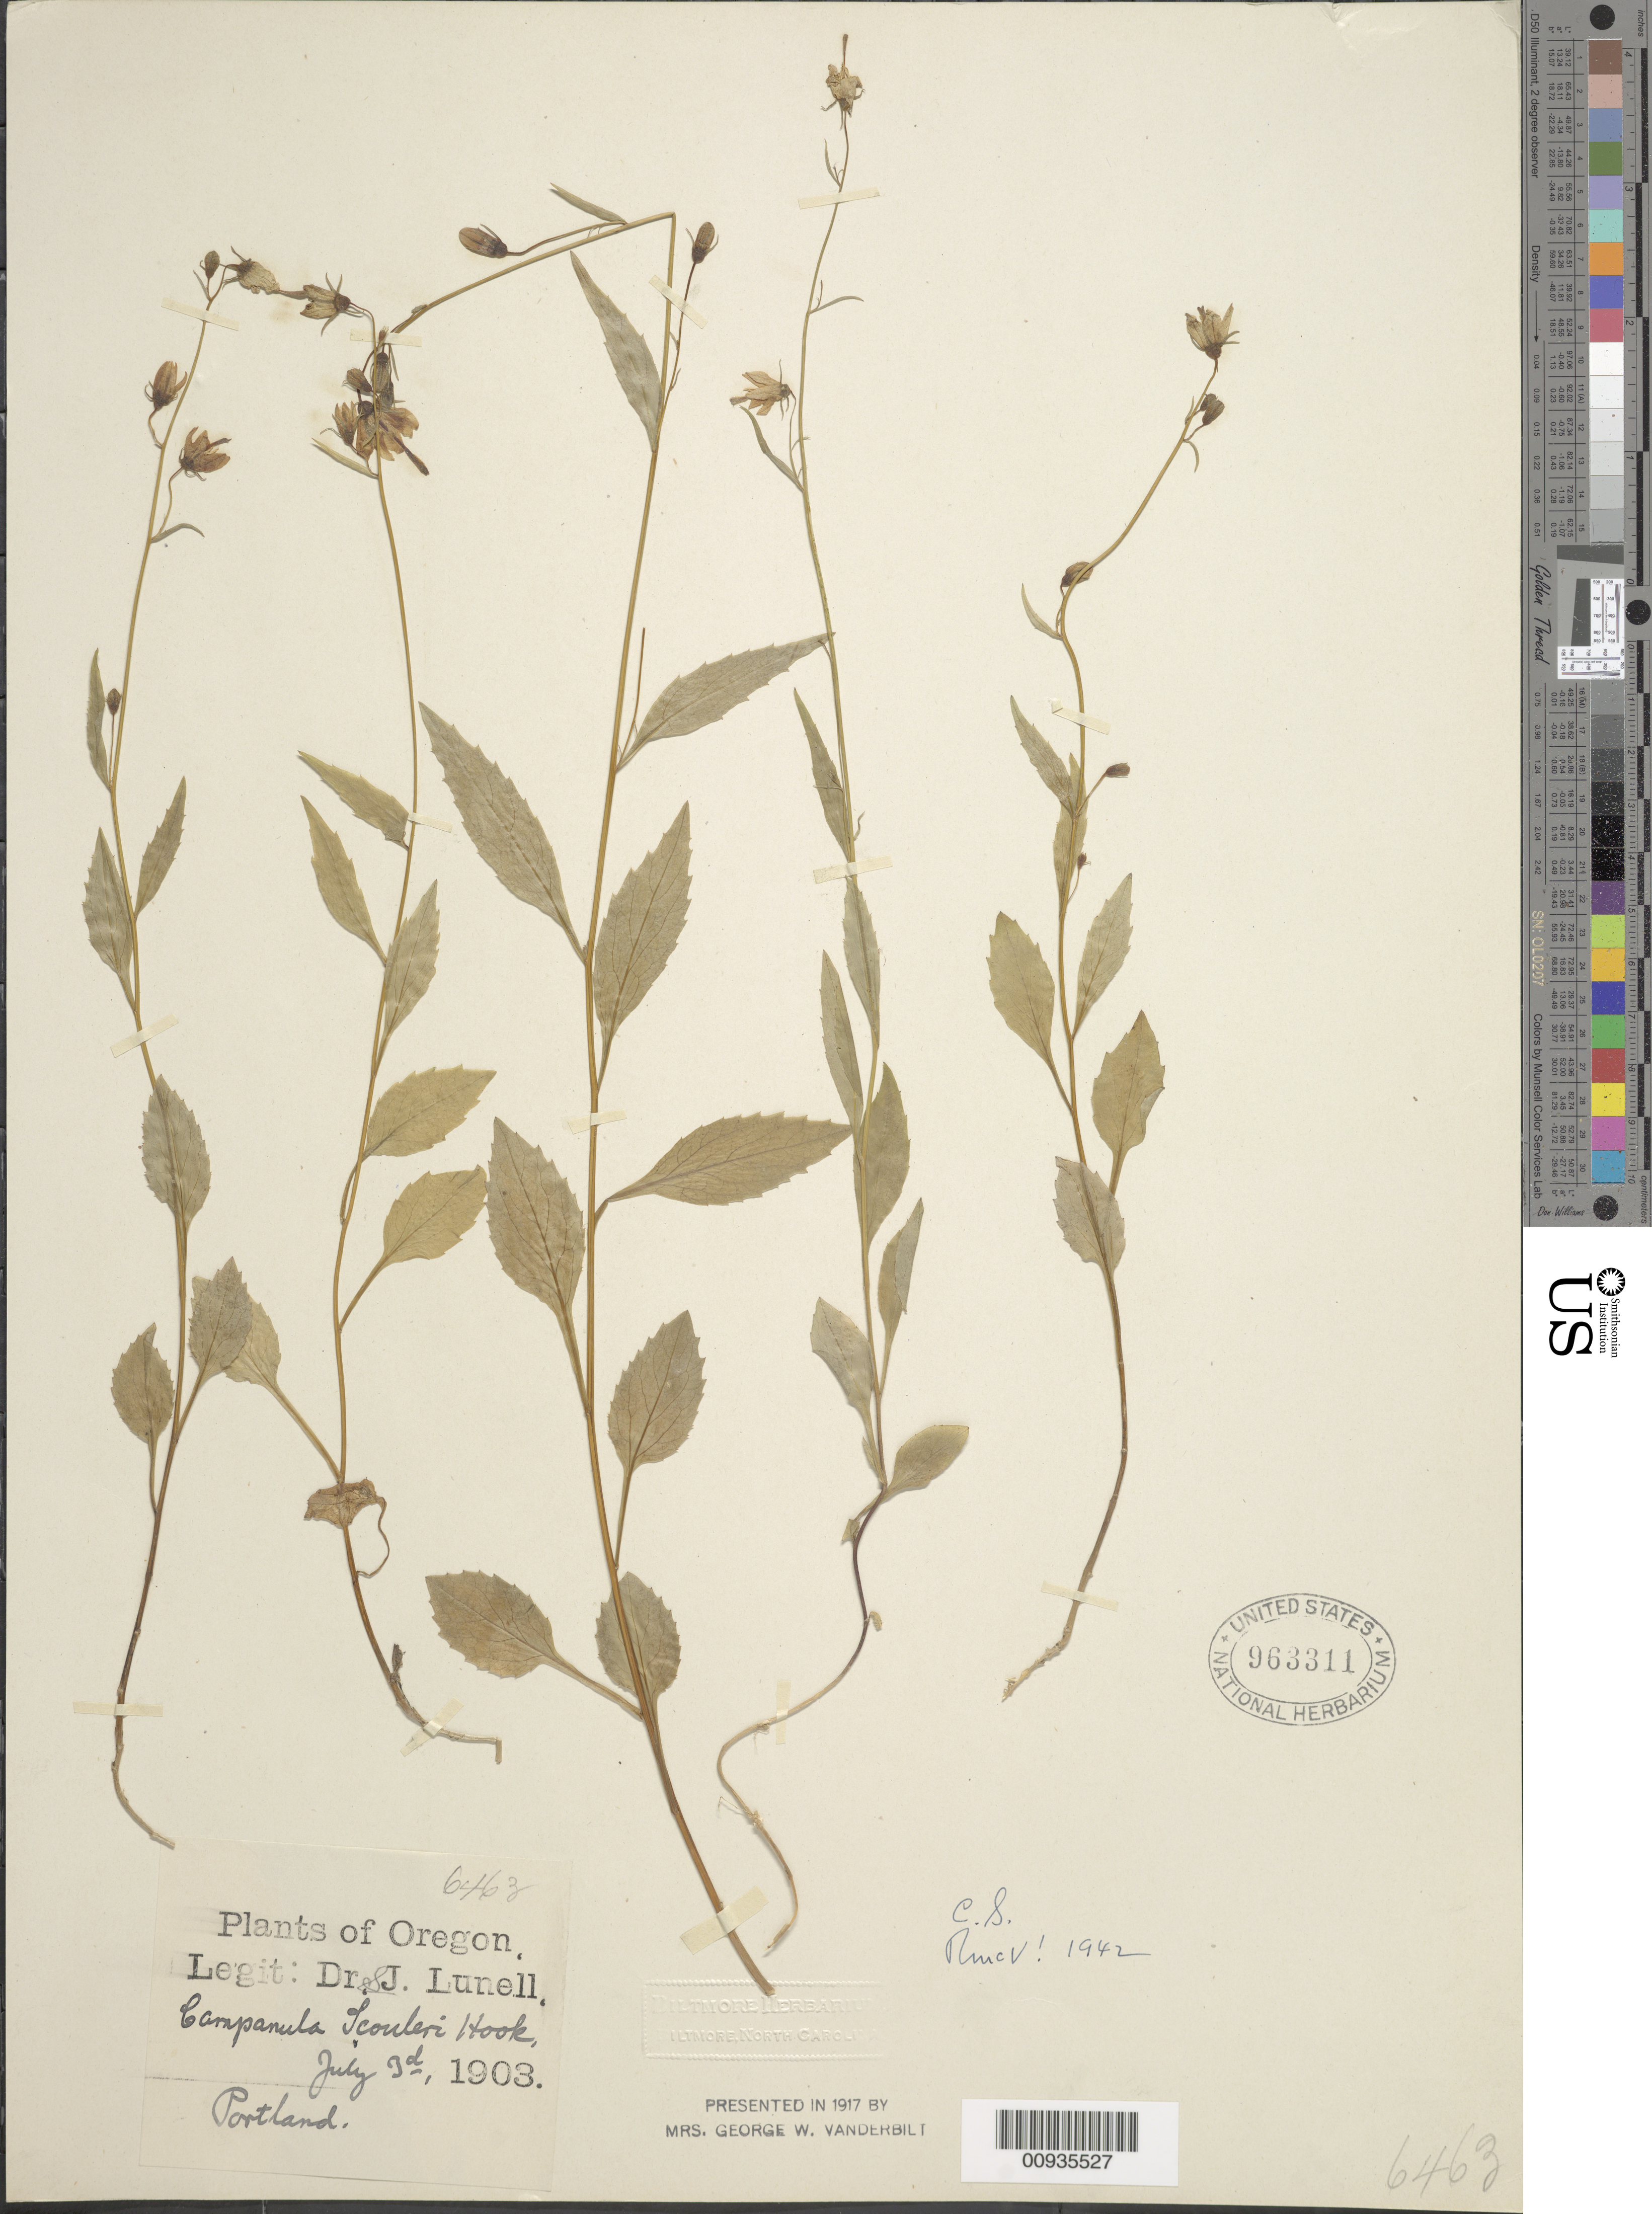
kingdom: Plantae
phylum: Tracheophyta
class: Magnoliopsida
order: Asterales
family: Campanulaceae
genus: Campanula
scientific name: Campanula scouleri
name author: Hook.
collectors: J. Lunell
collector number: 6463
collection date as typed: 03 Jul 1903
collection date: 1903-07-03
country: United States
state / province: Oregon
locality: Portland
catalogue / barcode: US 963311